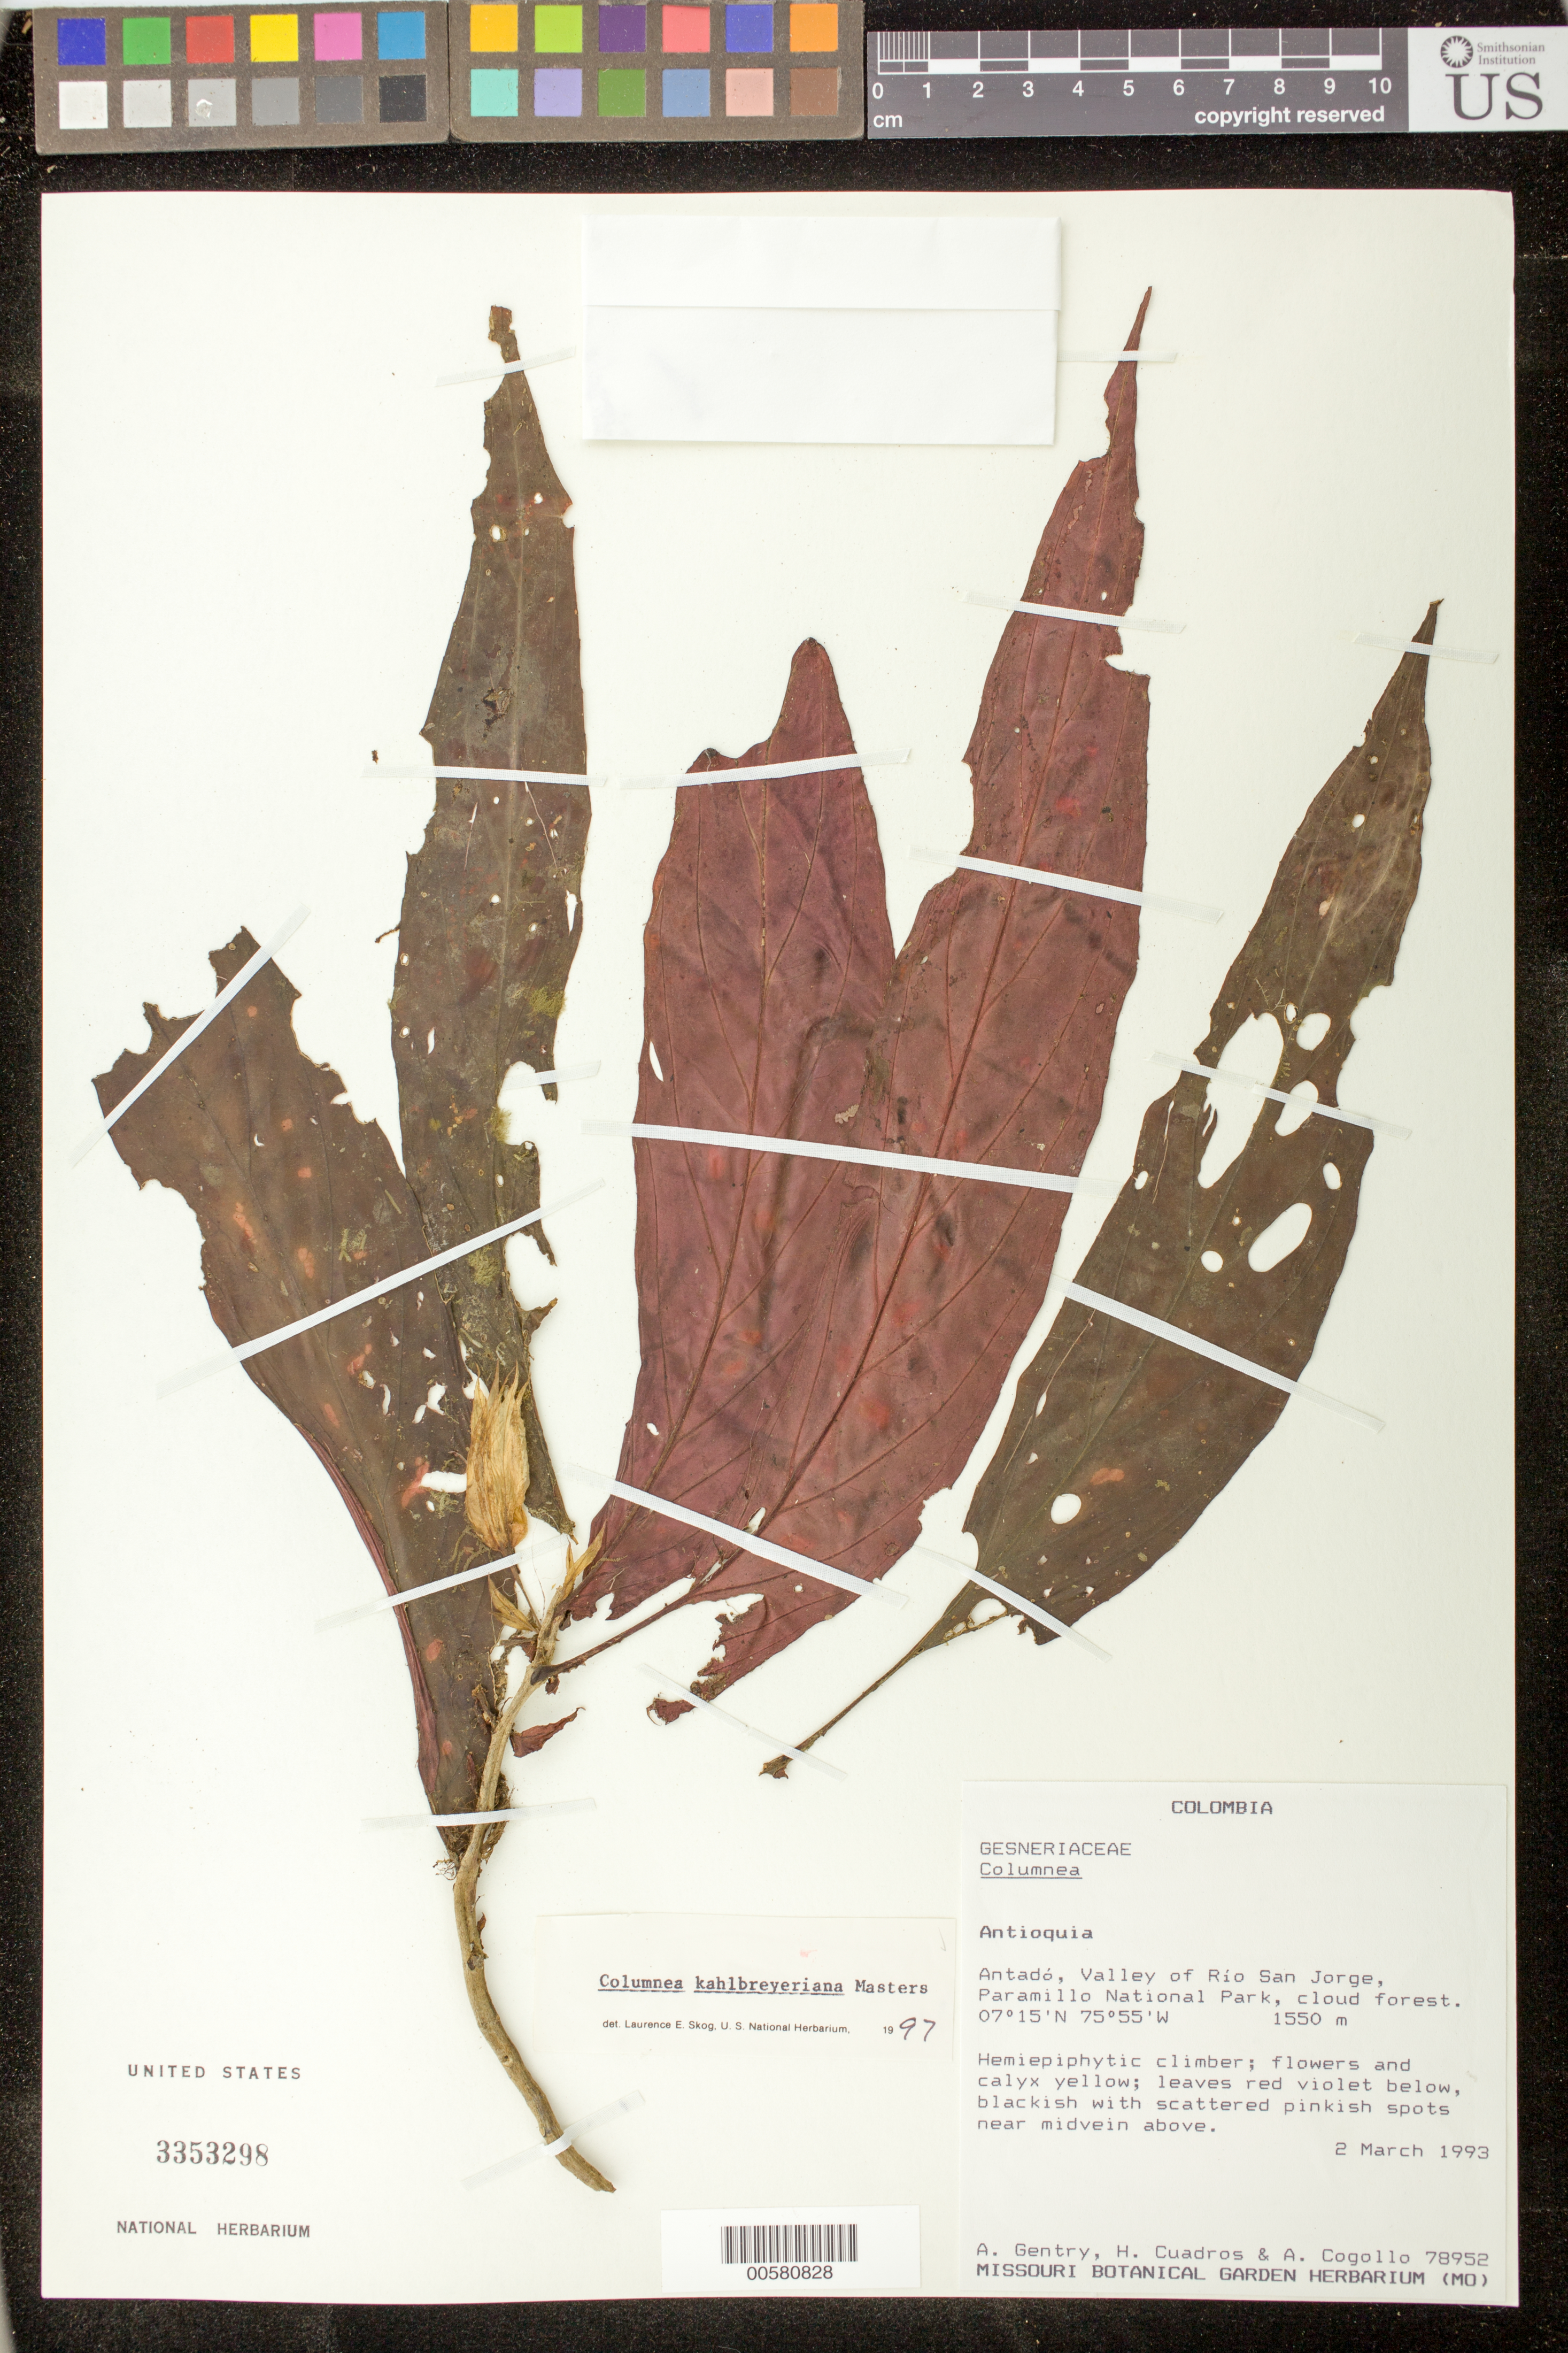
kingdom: Plantae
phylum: Tracheophyta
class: Magnoliopsida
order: Lamiales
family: Gesneriaceae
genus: Columnea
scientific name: Columnea kalbreyeriana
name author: Mast.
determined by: Skog, Laurence E.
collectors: A. H. Gentry, H. Cuadros & A. Cogollo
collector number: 78952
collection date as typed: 02 Mar 1993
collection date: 1993-03-02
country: Colombia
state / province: Antioquia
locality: Antadó, Valley of Río San Jorge, Paramillo National Park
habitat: Cloud forest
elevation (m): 1550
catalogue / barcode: US 3353298